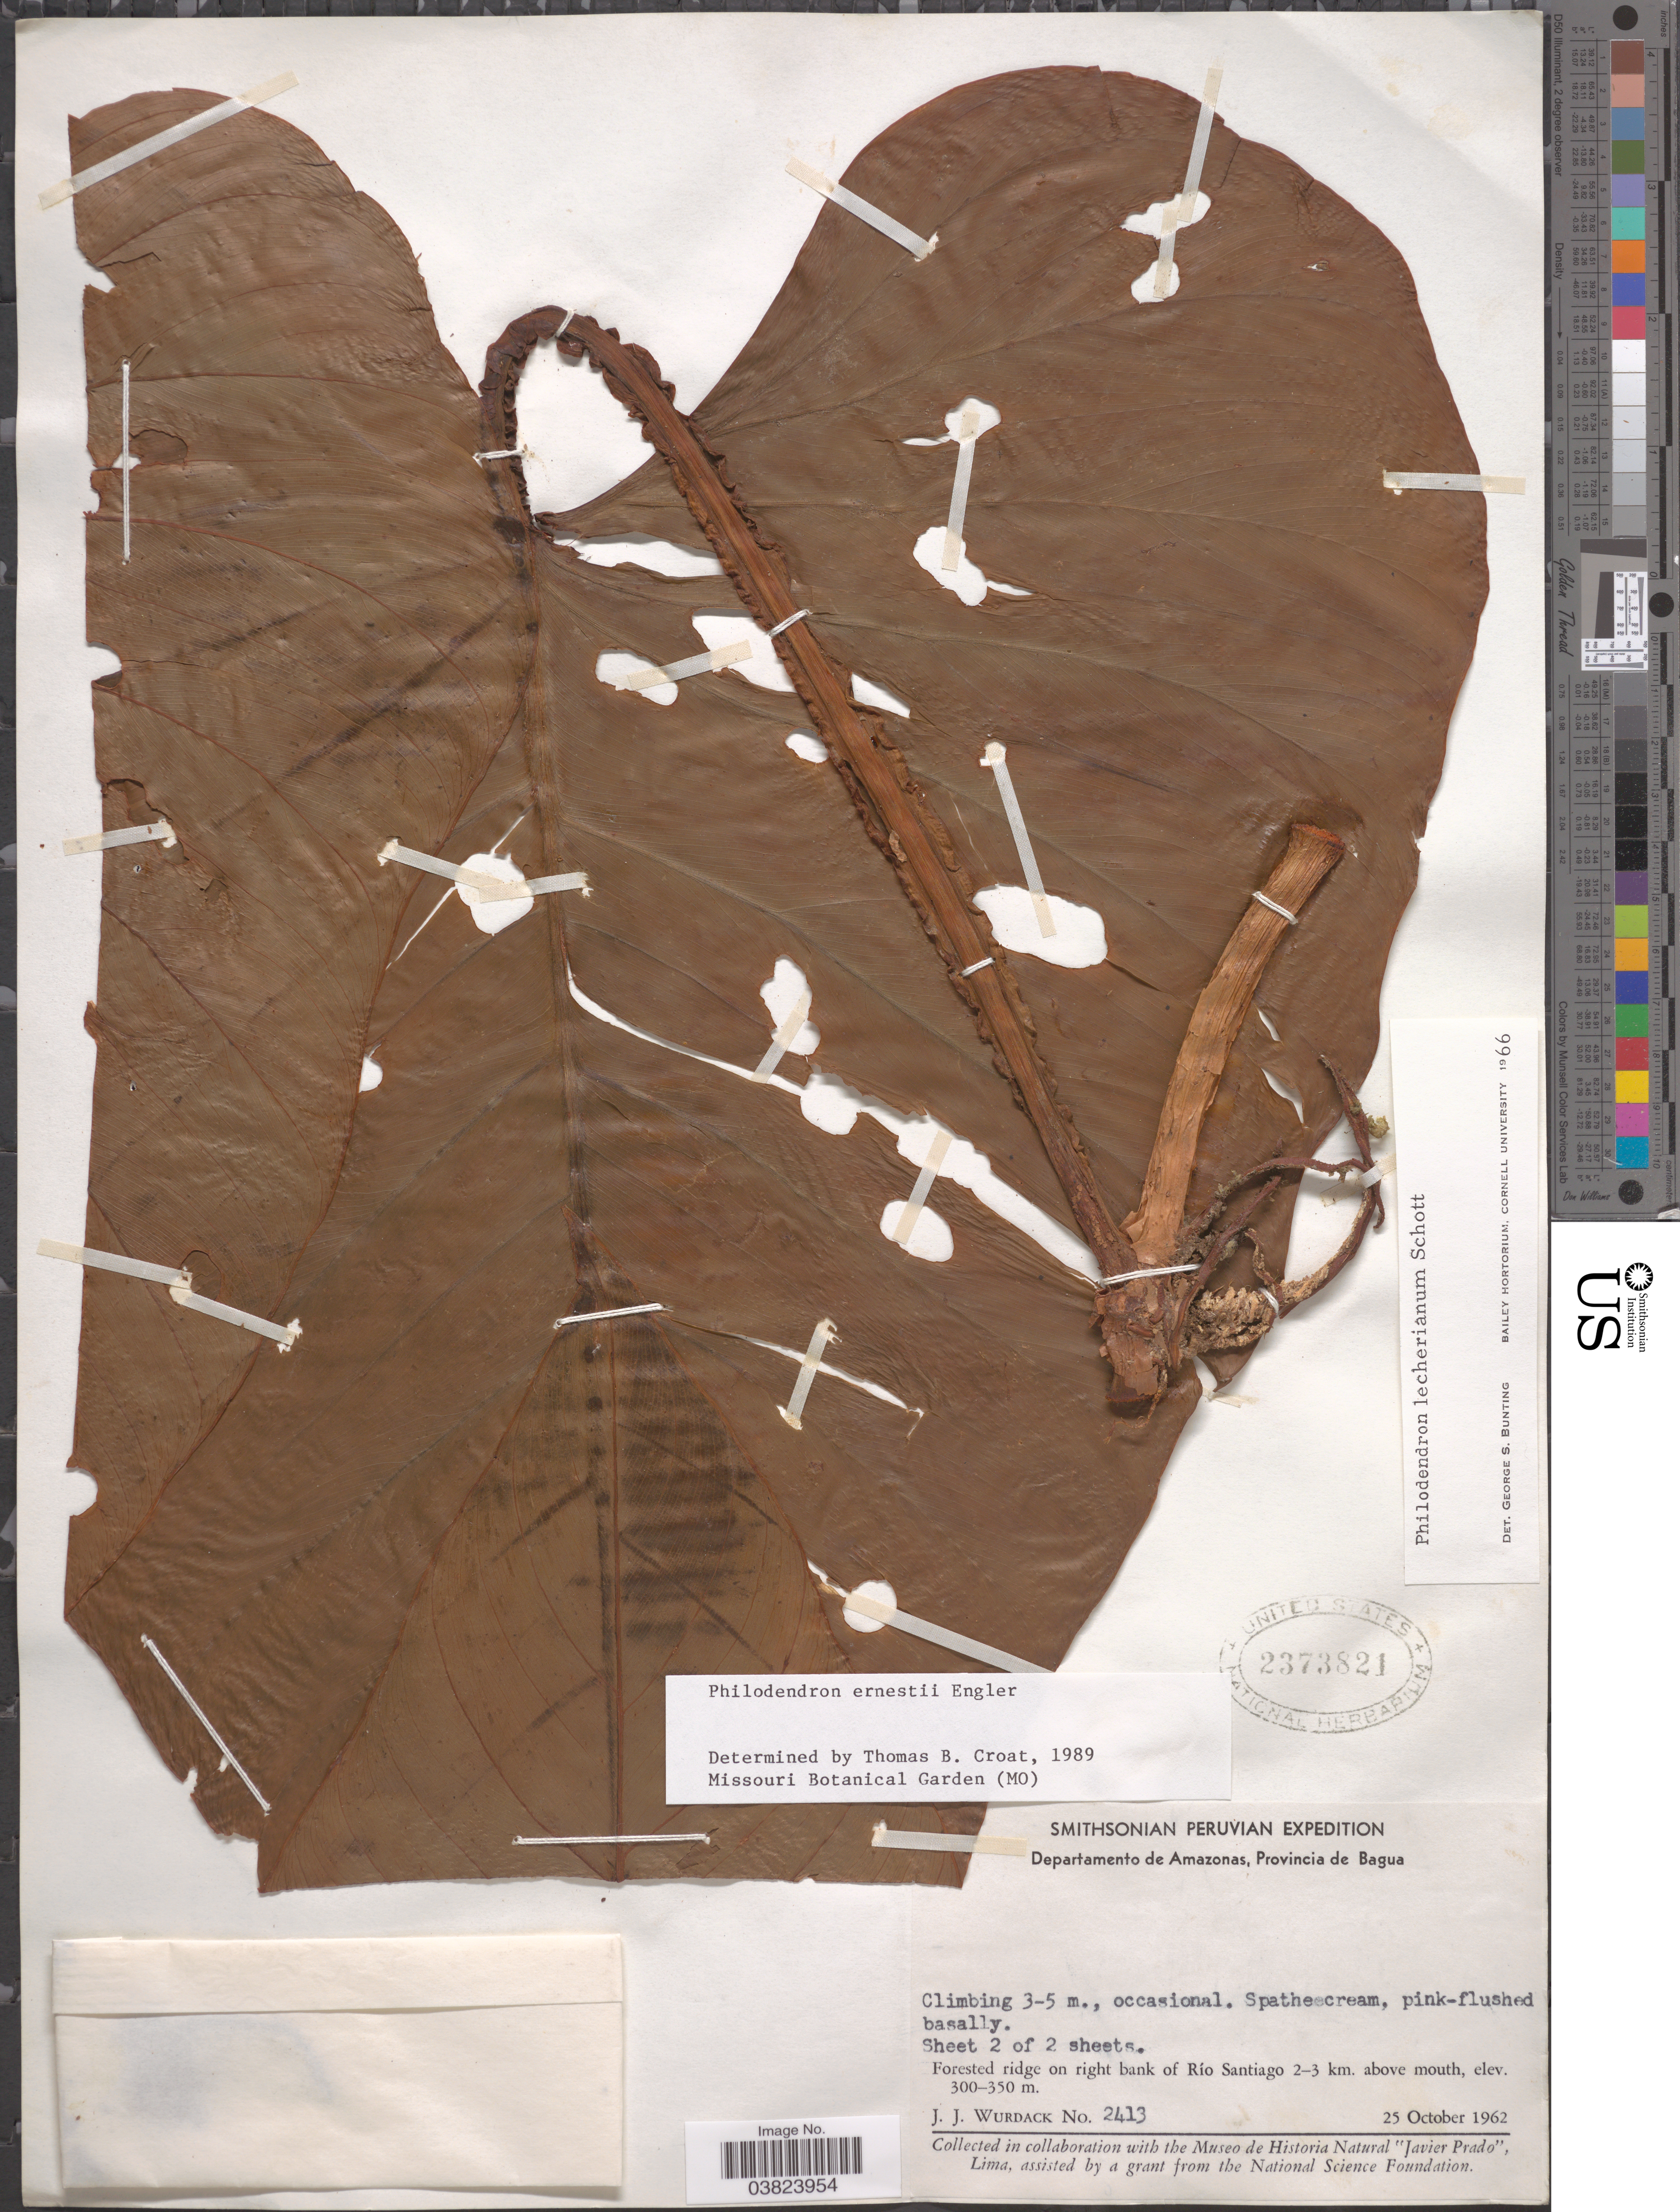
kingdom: Plantae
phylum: Tracheophyta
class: Liliopsida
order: Alismatales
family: Araceae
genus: Philodendron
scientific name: Philodendron erubescens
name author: K. Koch & Augustin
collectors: J. J. Wurdack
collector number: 2413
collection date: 1962-10-25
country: Peru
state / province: Amazonas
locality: Departamento de Amazonas, Provincia de Bagua. Forested ridge on right bank of Río Santiago 2-3 km. above mouth.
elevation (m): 300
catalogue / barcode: US 2373821